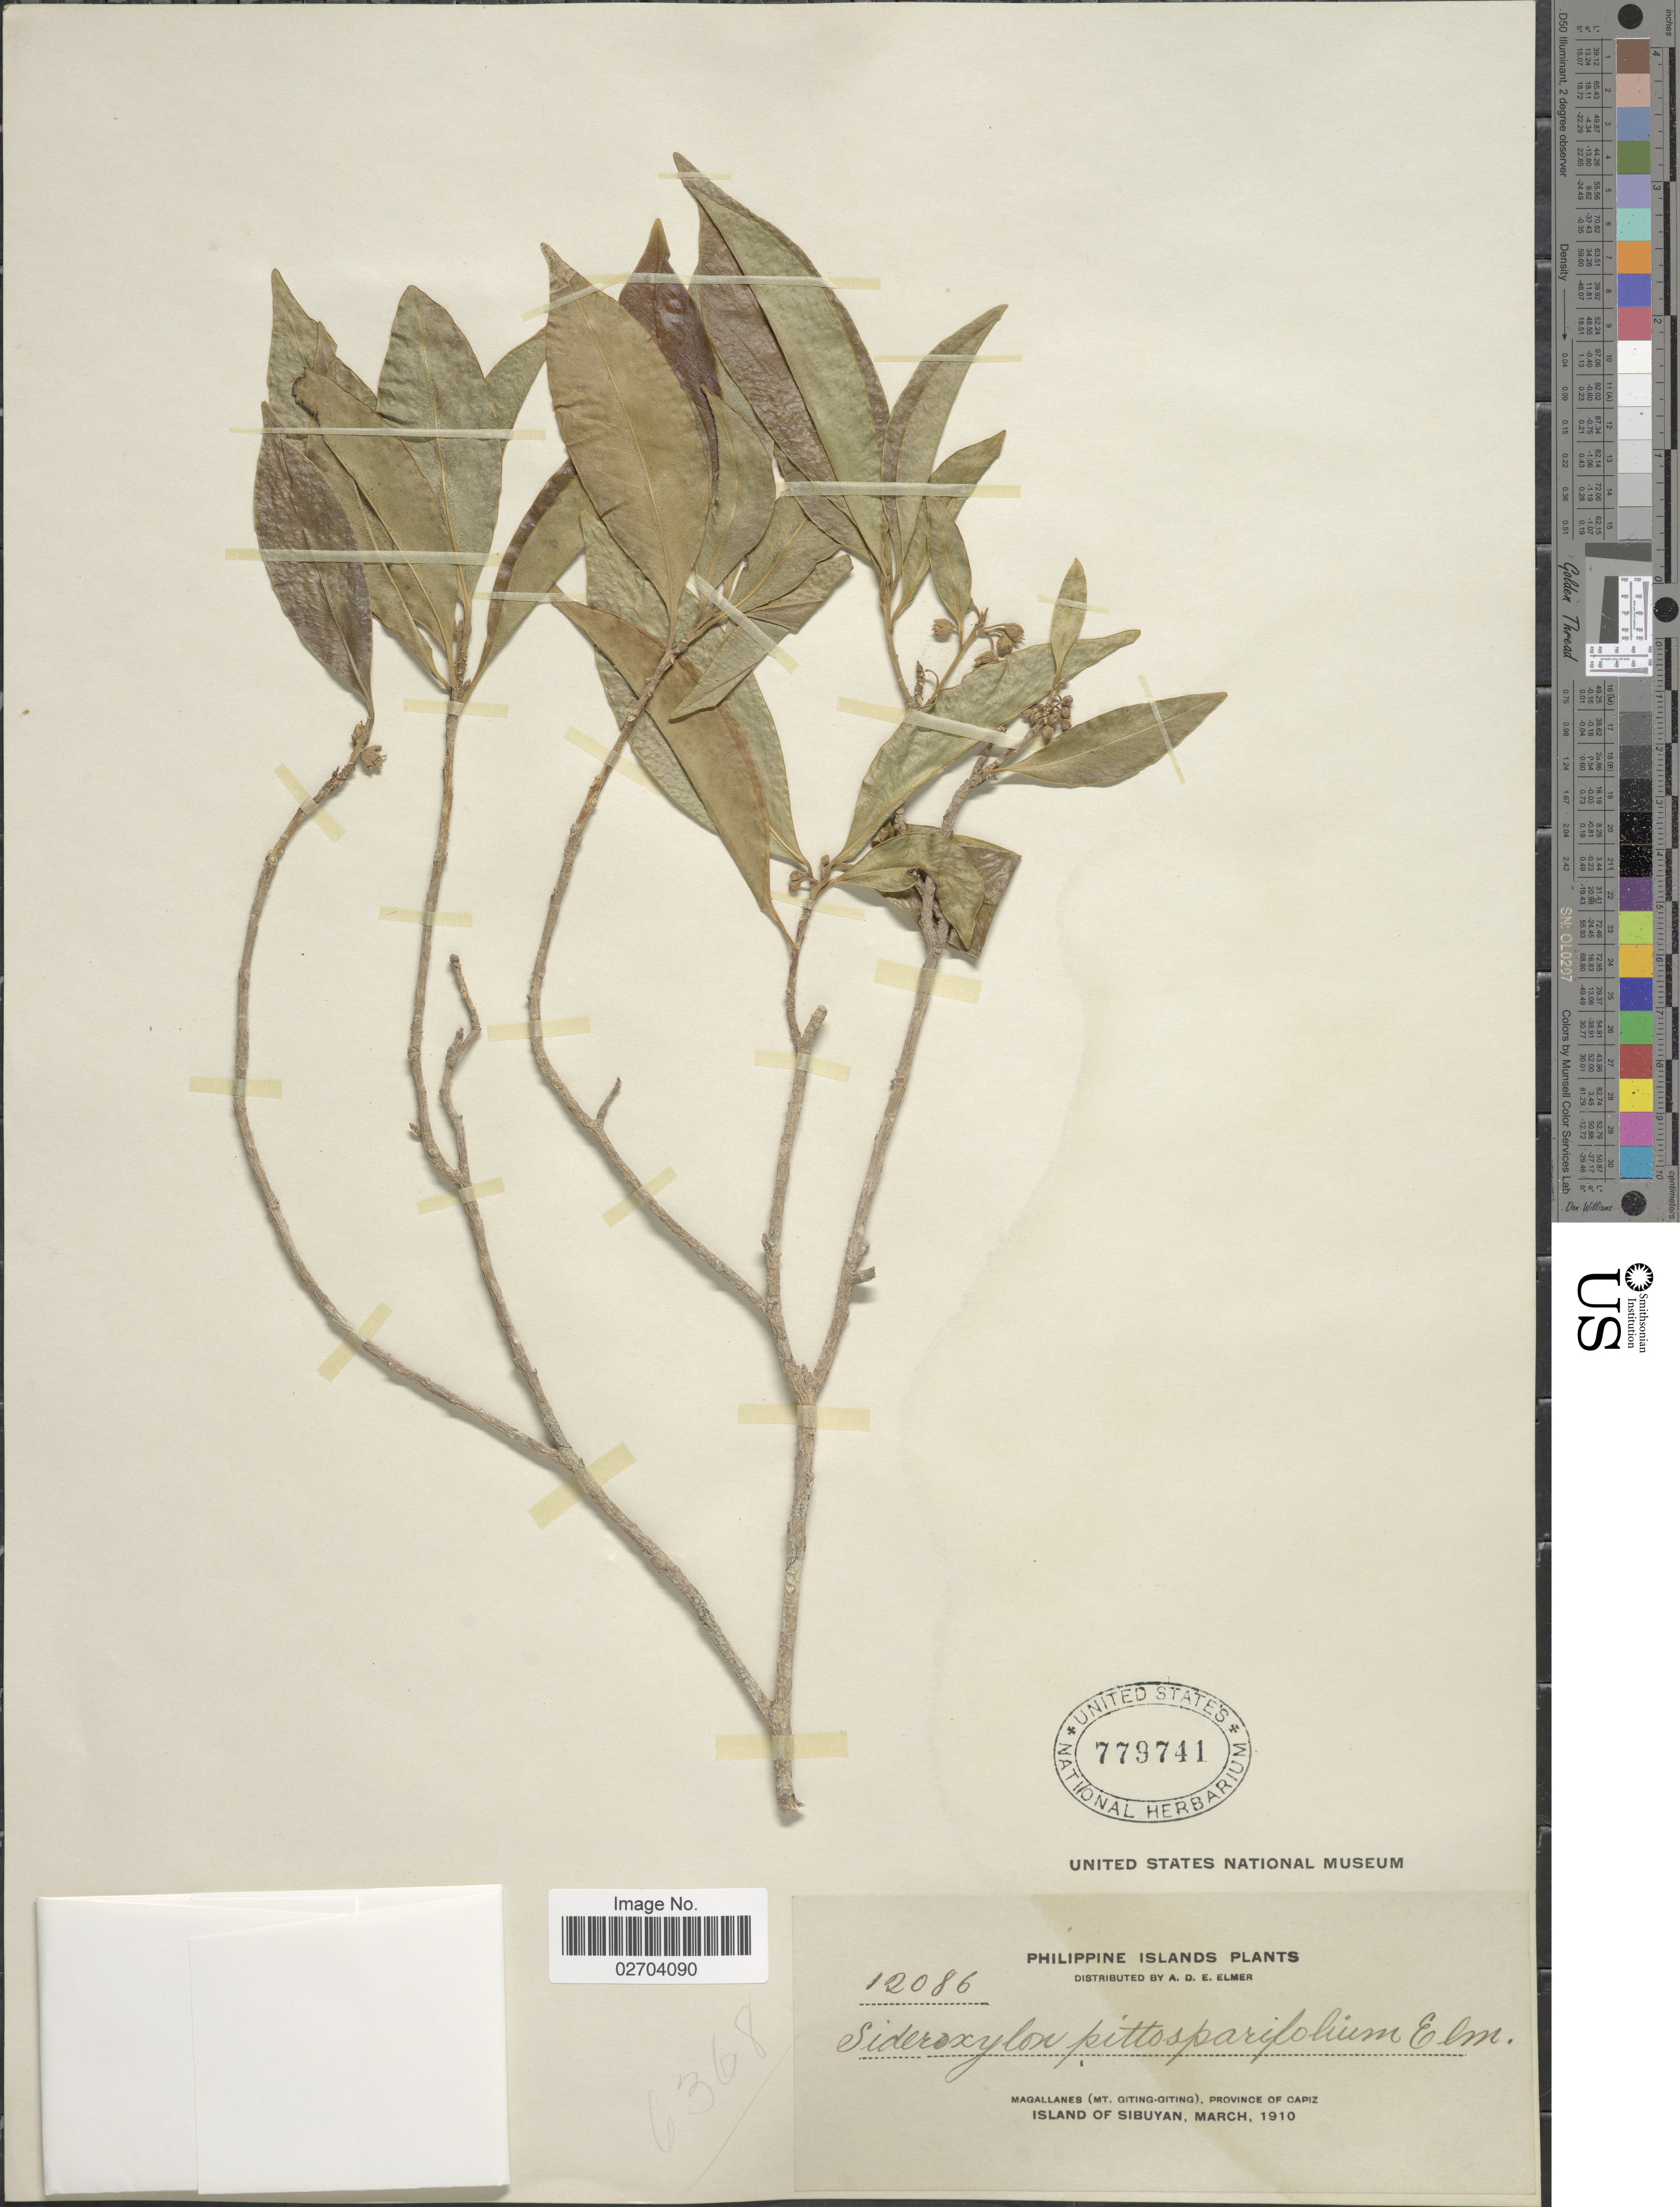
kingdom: Plantae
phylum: Tracheophyta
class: Magnoliopsida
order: Ericales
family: Sapotaceae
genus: Sideroxylon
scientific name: Sideroxylon pittosporifolium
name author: Elmer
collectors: E. D. Merrill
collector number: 12086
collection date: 1910-03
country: Philippines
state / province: Western Visayas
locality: Magallanes (Mt. Gitin-Giting), Province of Capiz. Island of Sibuyan.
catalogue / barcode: US 779741